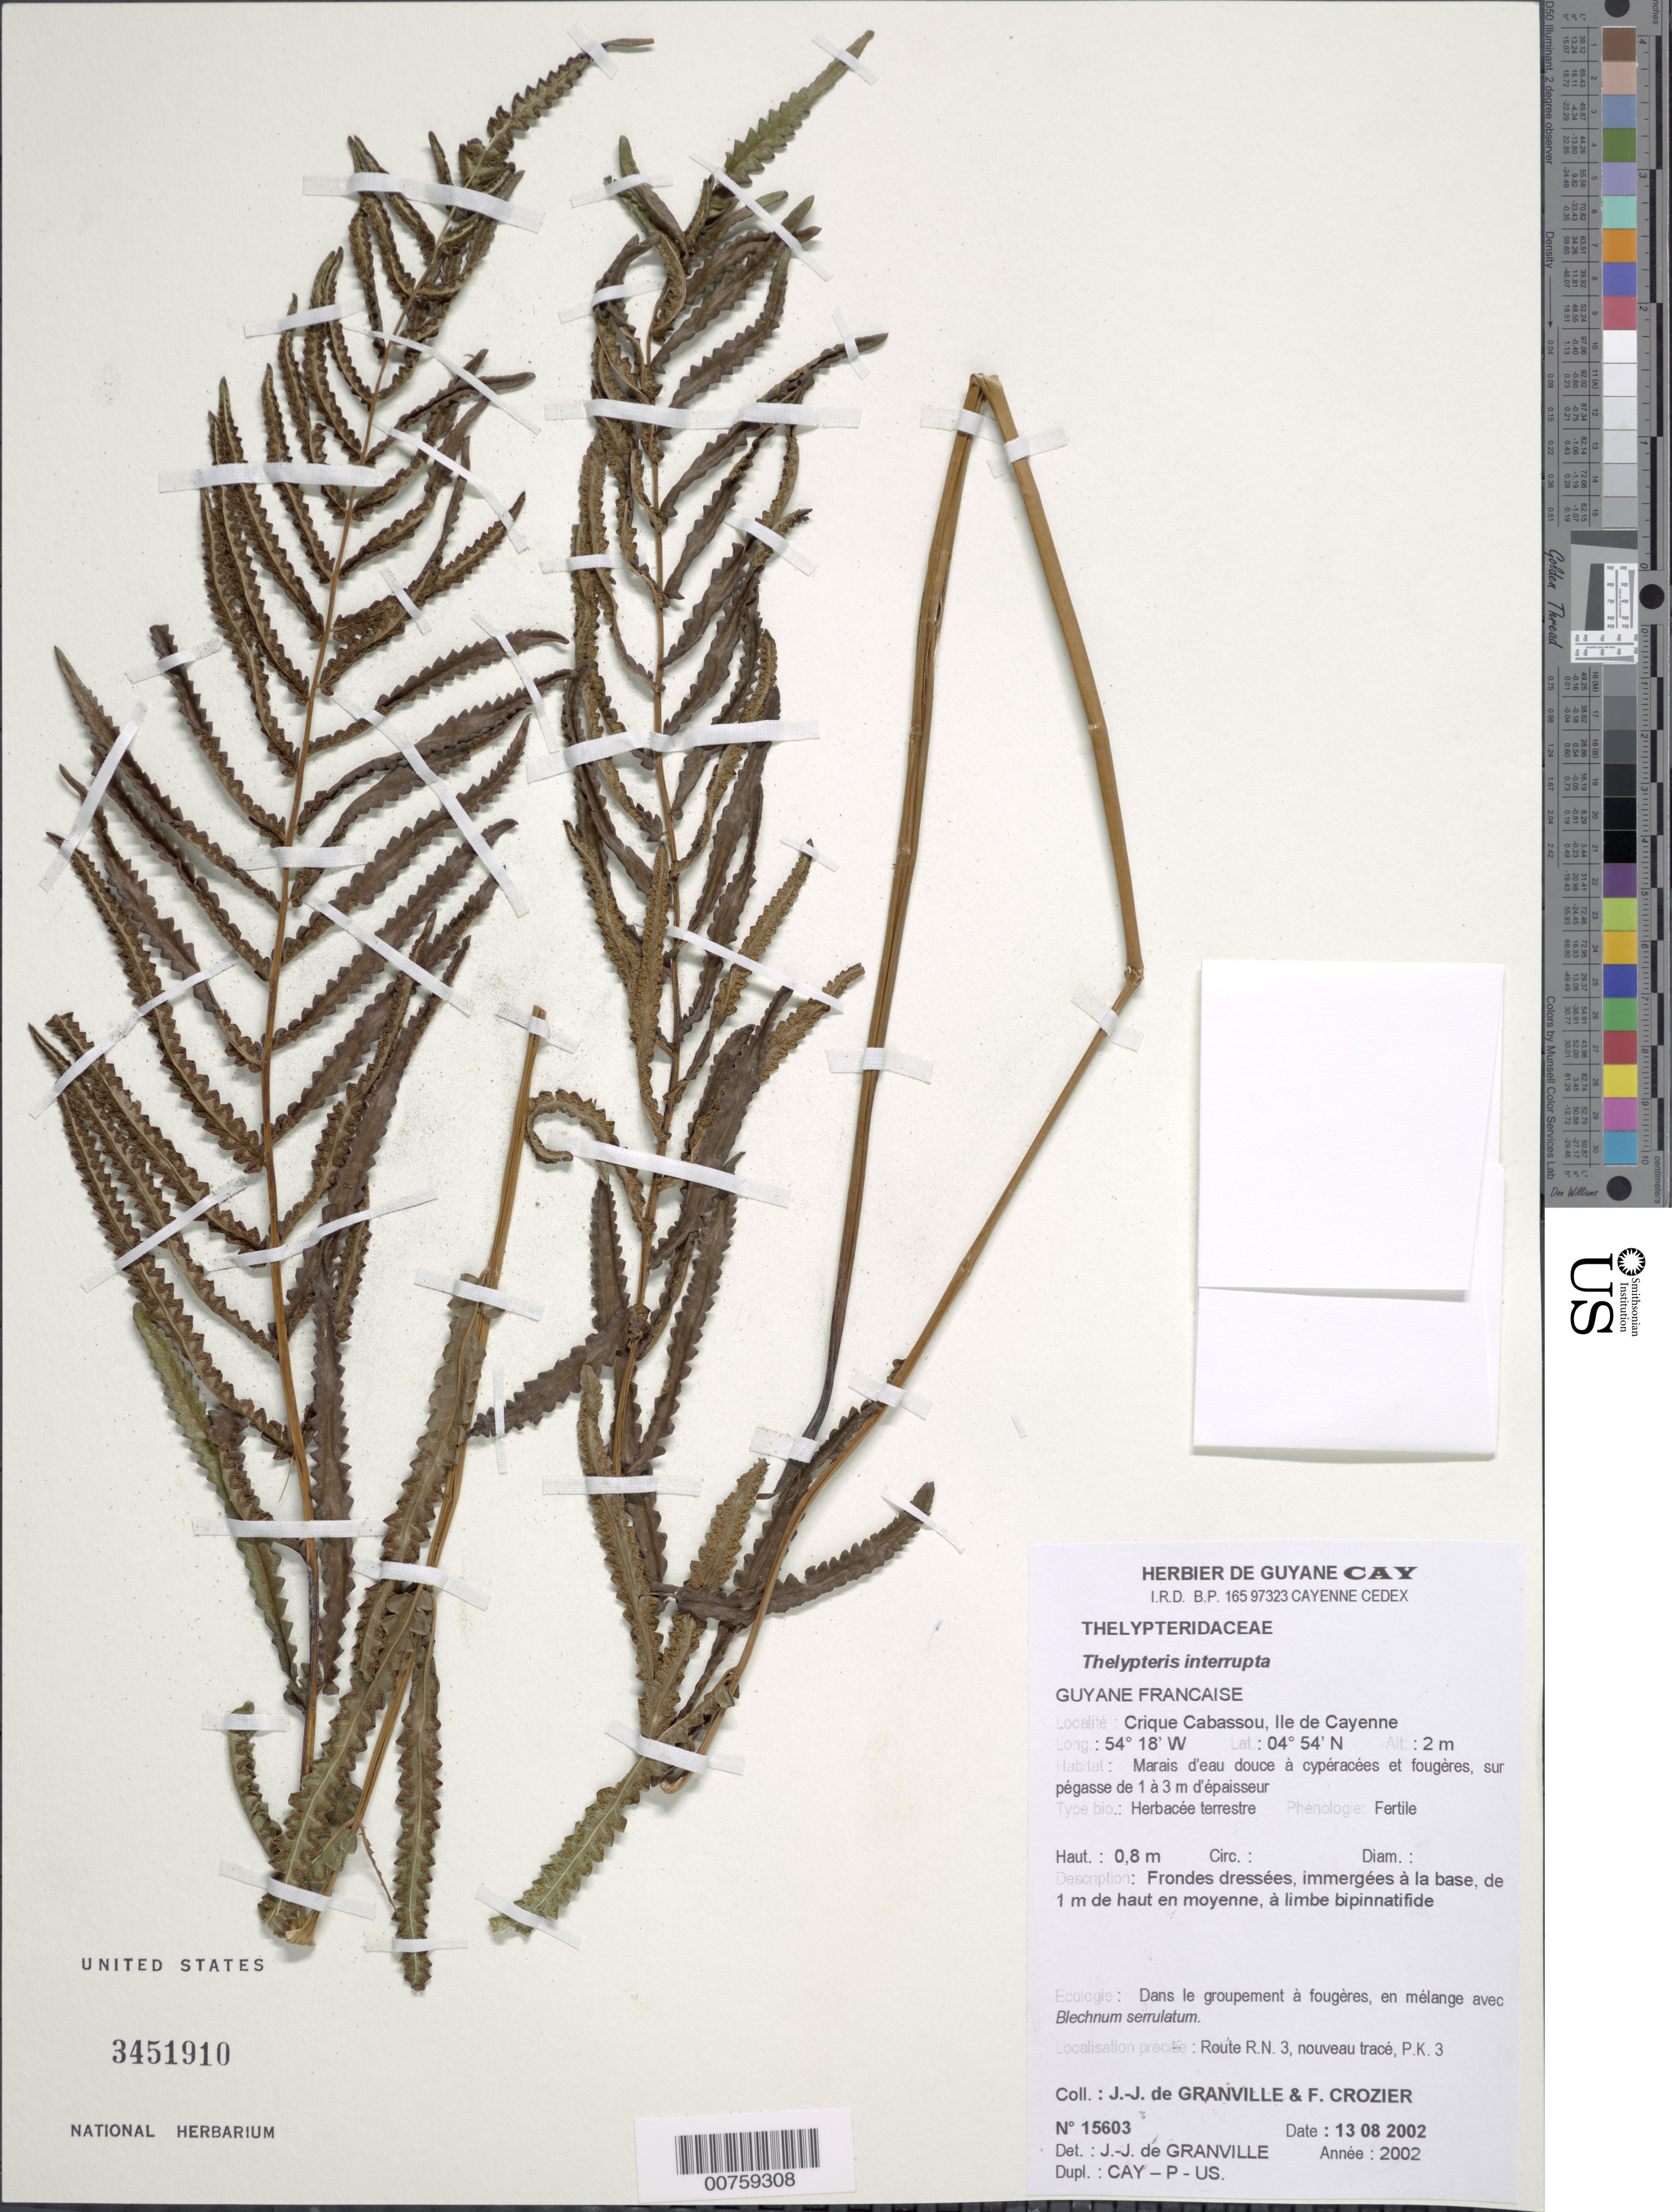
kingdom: Plantae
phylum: Tracheophyta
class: Polypodiopsida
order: Polypodiales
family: Thelypteridaceae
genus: Cyclosorus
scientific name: Cyclosorus interruptus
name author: (Willd.) H. Itô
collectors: J.-J. de Granville & F. Crozier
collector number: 15603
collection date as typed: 13-Aug-02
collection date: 2002-08-13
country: French Guiana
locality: Crique Cabassou, Ile de Cayenne, Route R.N. 3, nouveau trace, PK 3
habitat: Marais d'eau douce a cyperacees et fougeres, sur pegasse de 1-3 m d'epaisseur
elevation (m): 2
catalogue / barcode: US 3451910